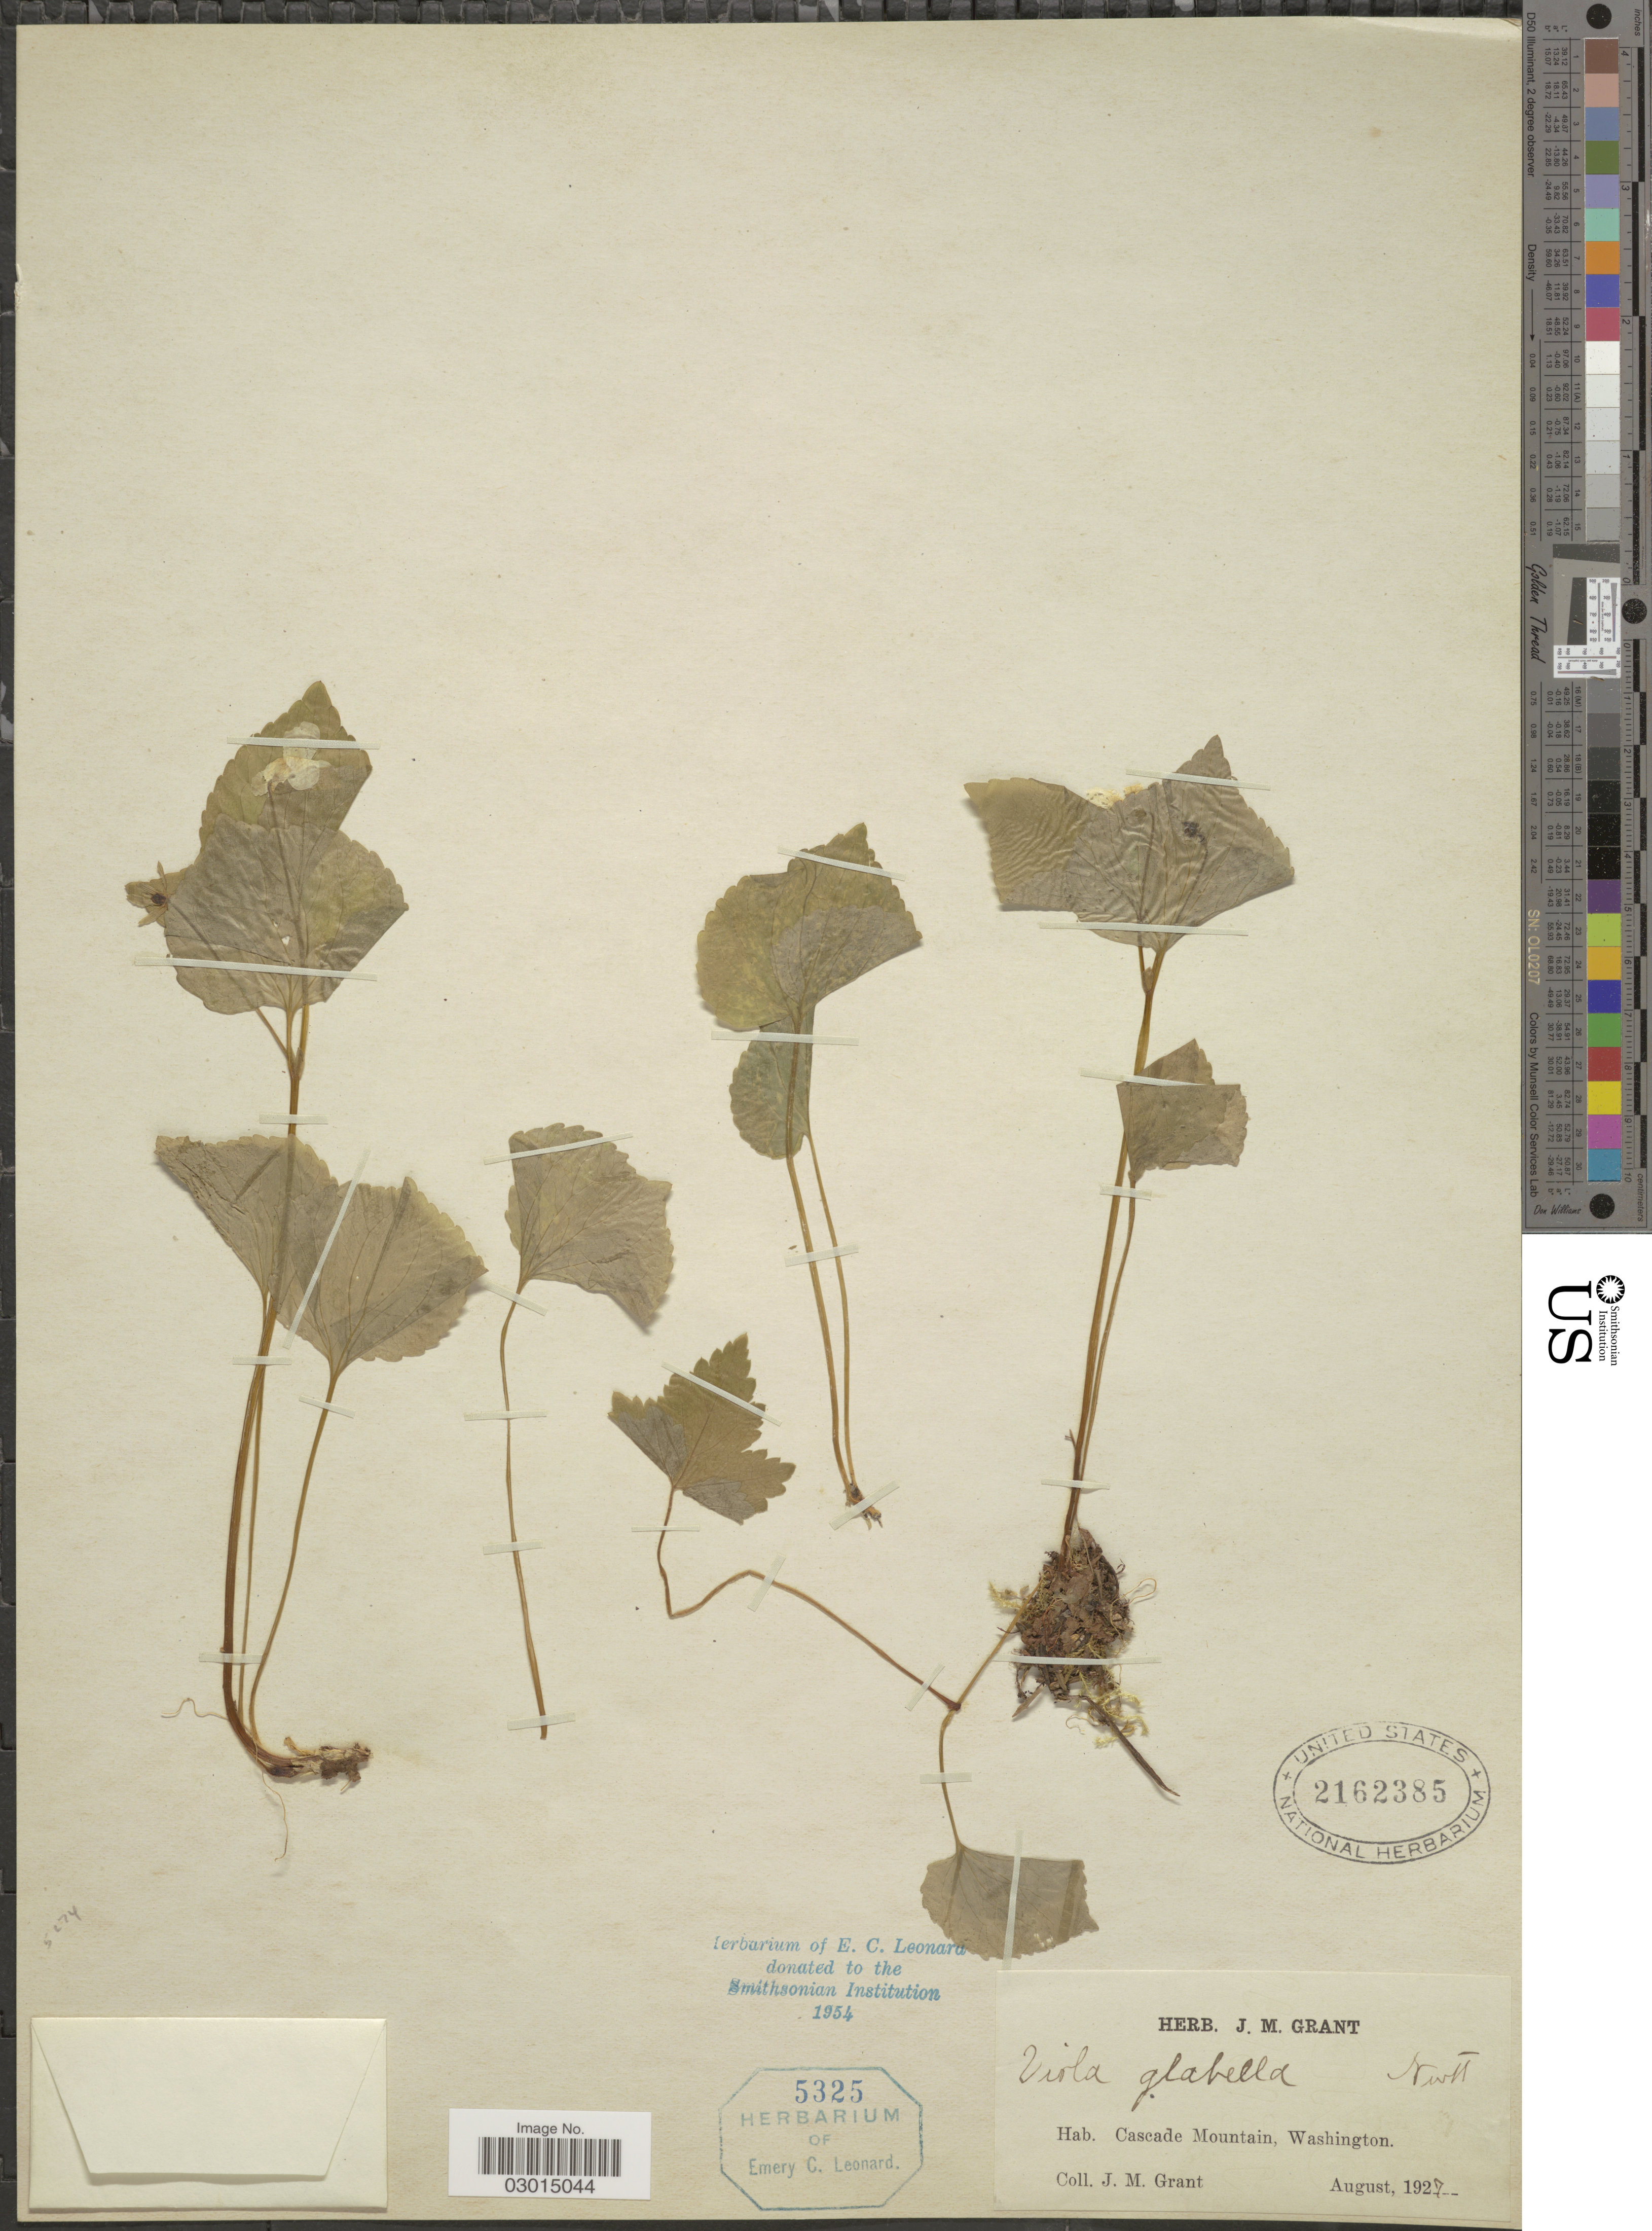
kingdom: Plantae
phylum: Tracheophyta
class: Magnoliopsida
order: Malpighiales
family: Violaceae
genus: Viola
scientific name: Viola glabella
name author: Nutt.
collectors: J. M. Grant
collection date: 1927-08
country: United States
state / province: Washington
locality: Cascade Mountain, Washington.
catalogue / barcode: US 2162385